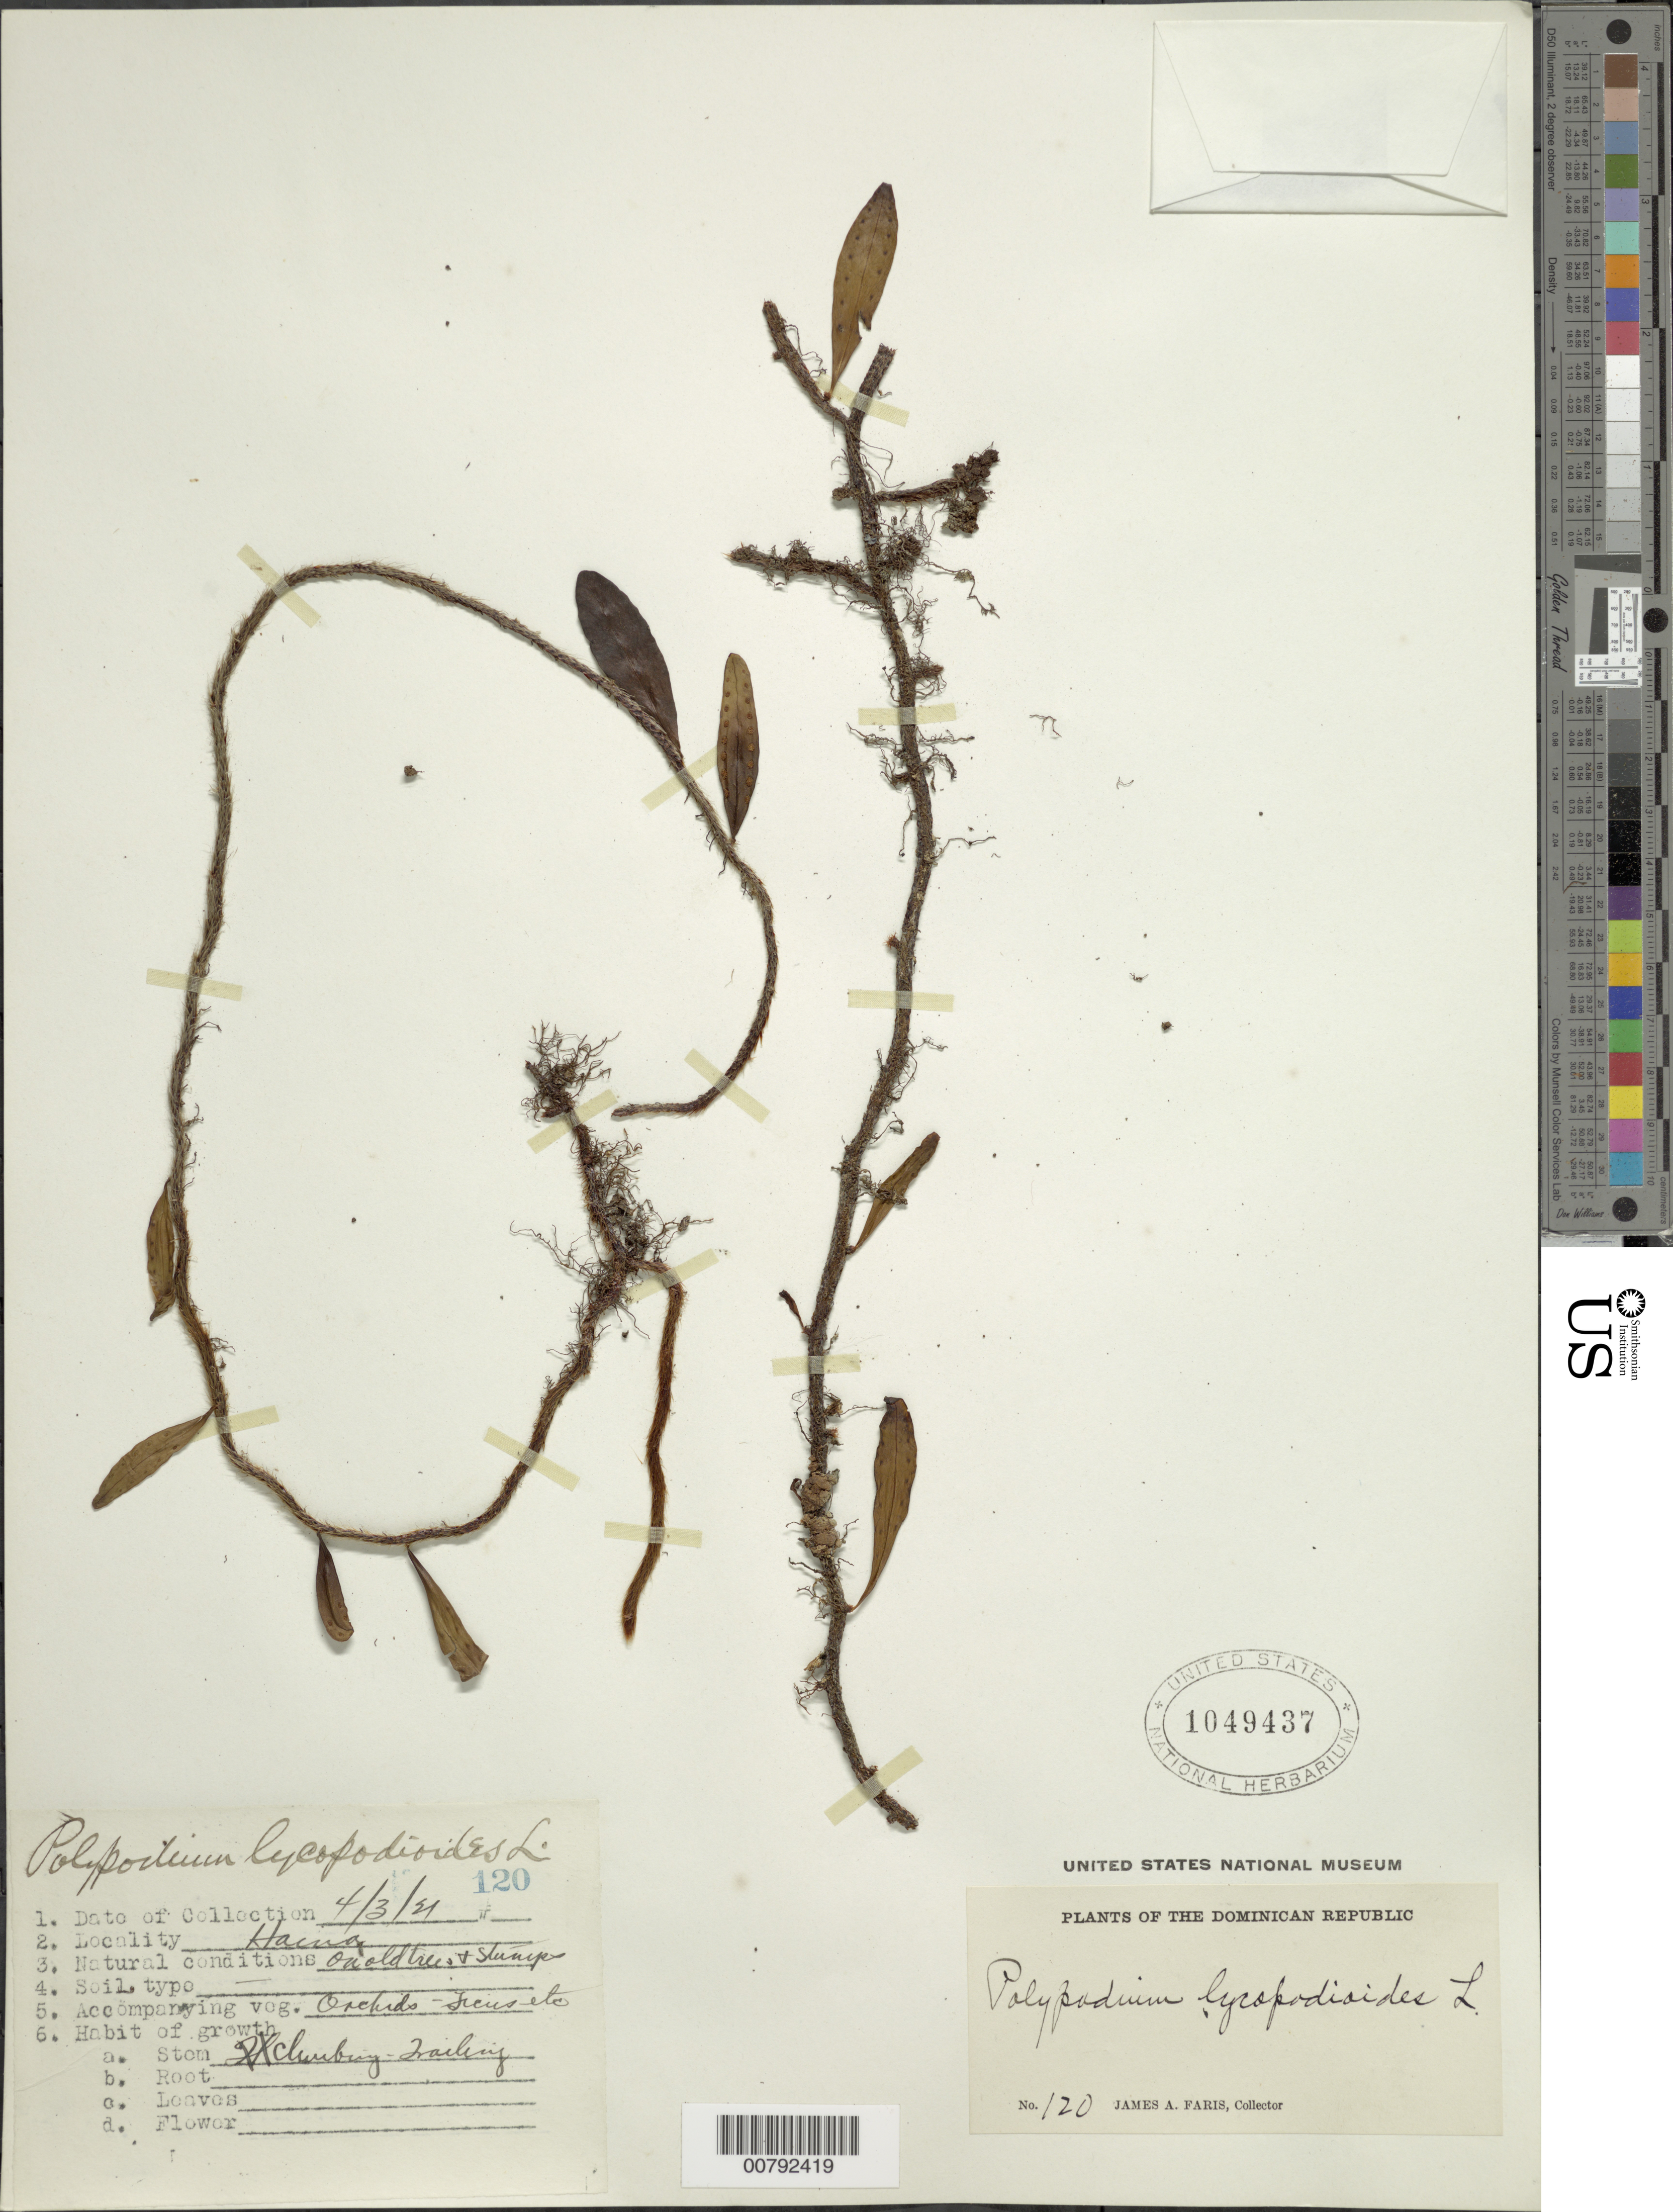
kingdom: Plantae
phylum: Tracheophyta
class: Polypodiopsida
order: Polypodiales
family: Polypodiaceae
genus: Microgramma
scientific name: Microgramma lycopodioides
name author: (L.) Copel.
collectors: J. Faris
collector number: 120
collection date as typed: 04 Mar 1910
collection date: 1910-03-04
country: Dominican Republic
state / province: San Cristóbal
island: Hispaniola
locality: Haina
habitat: On old trees and stumps, with Orchids, Ficus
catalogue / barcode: US 1049437